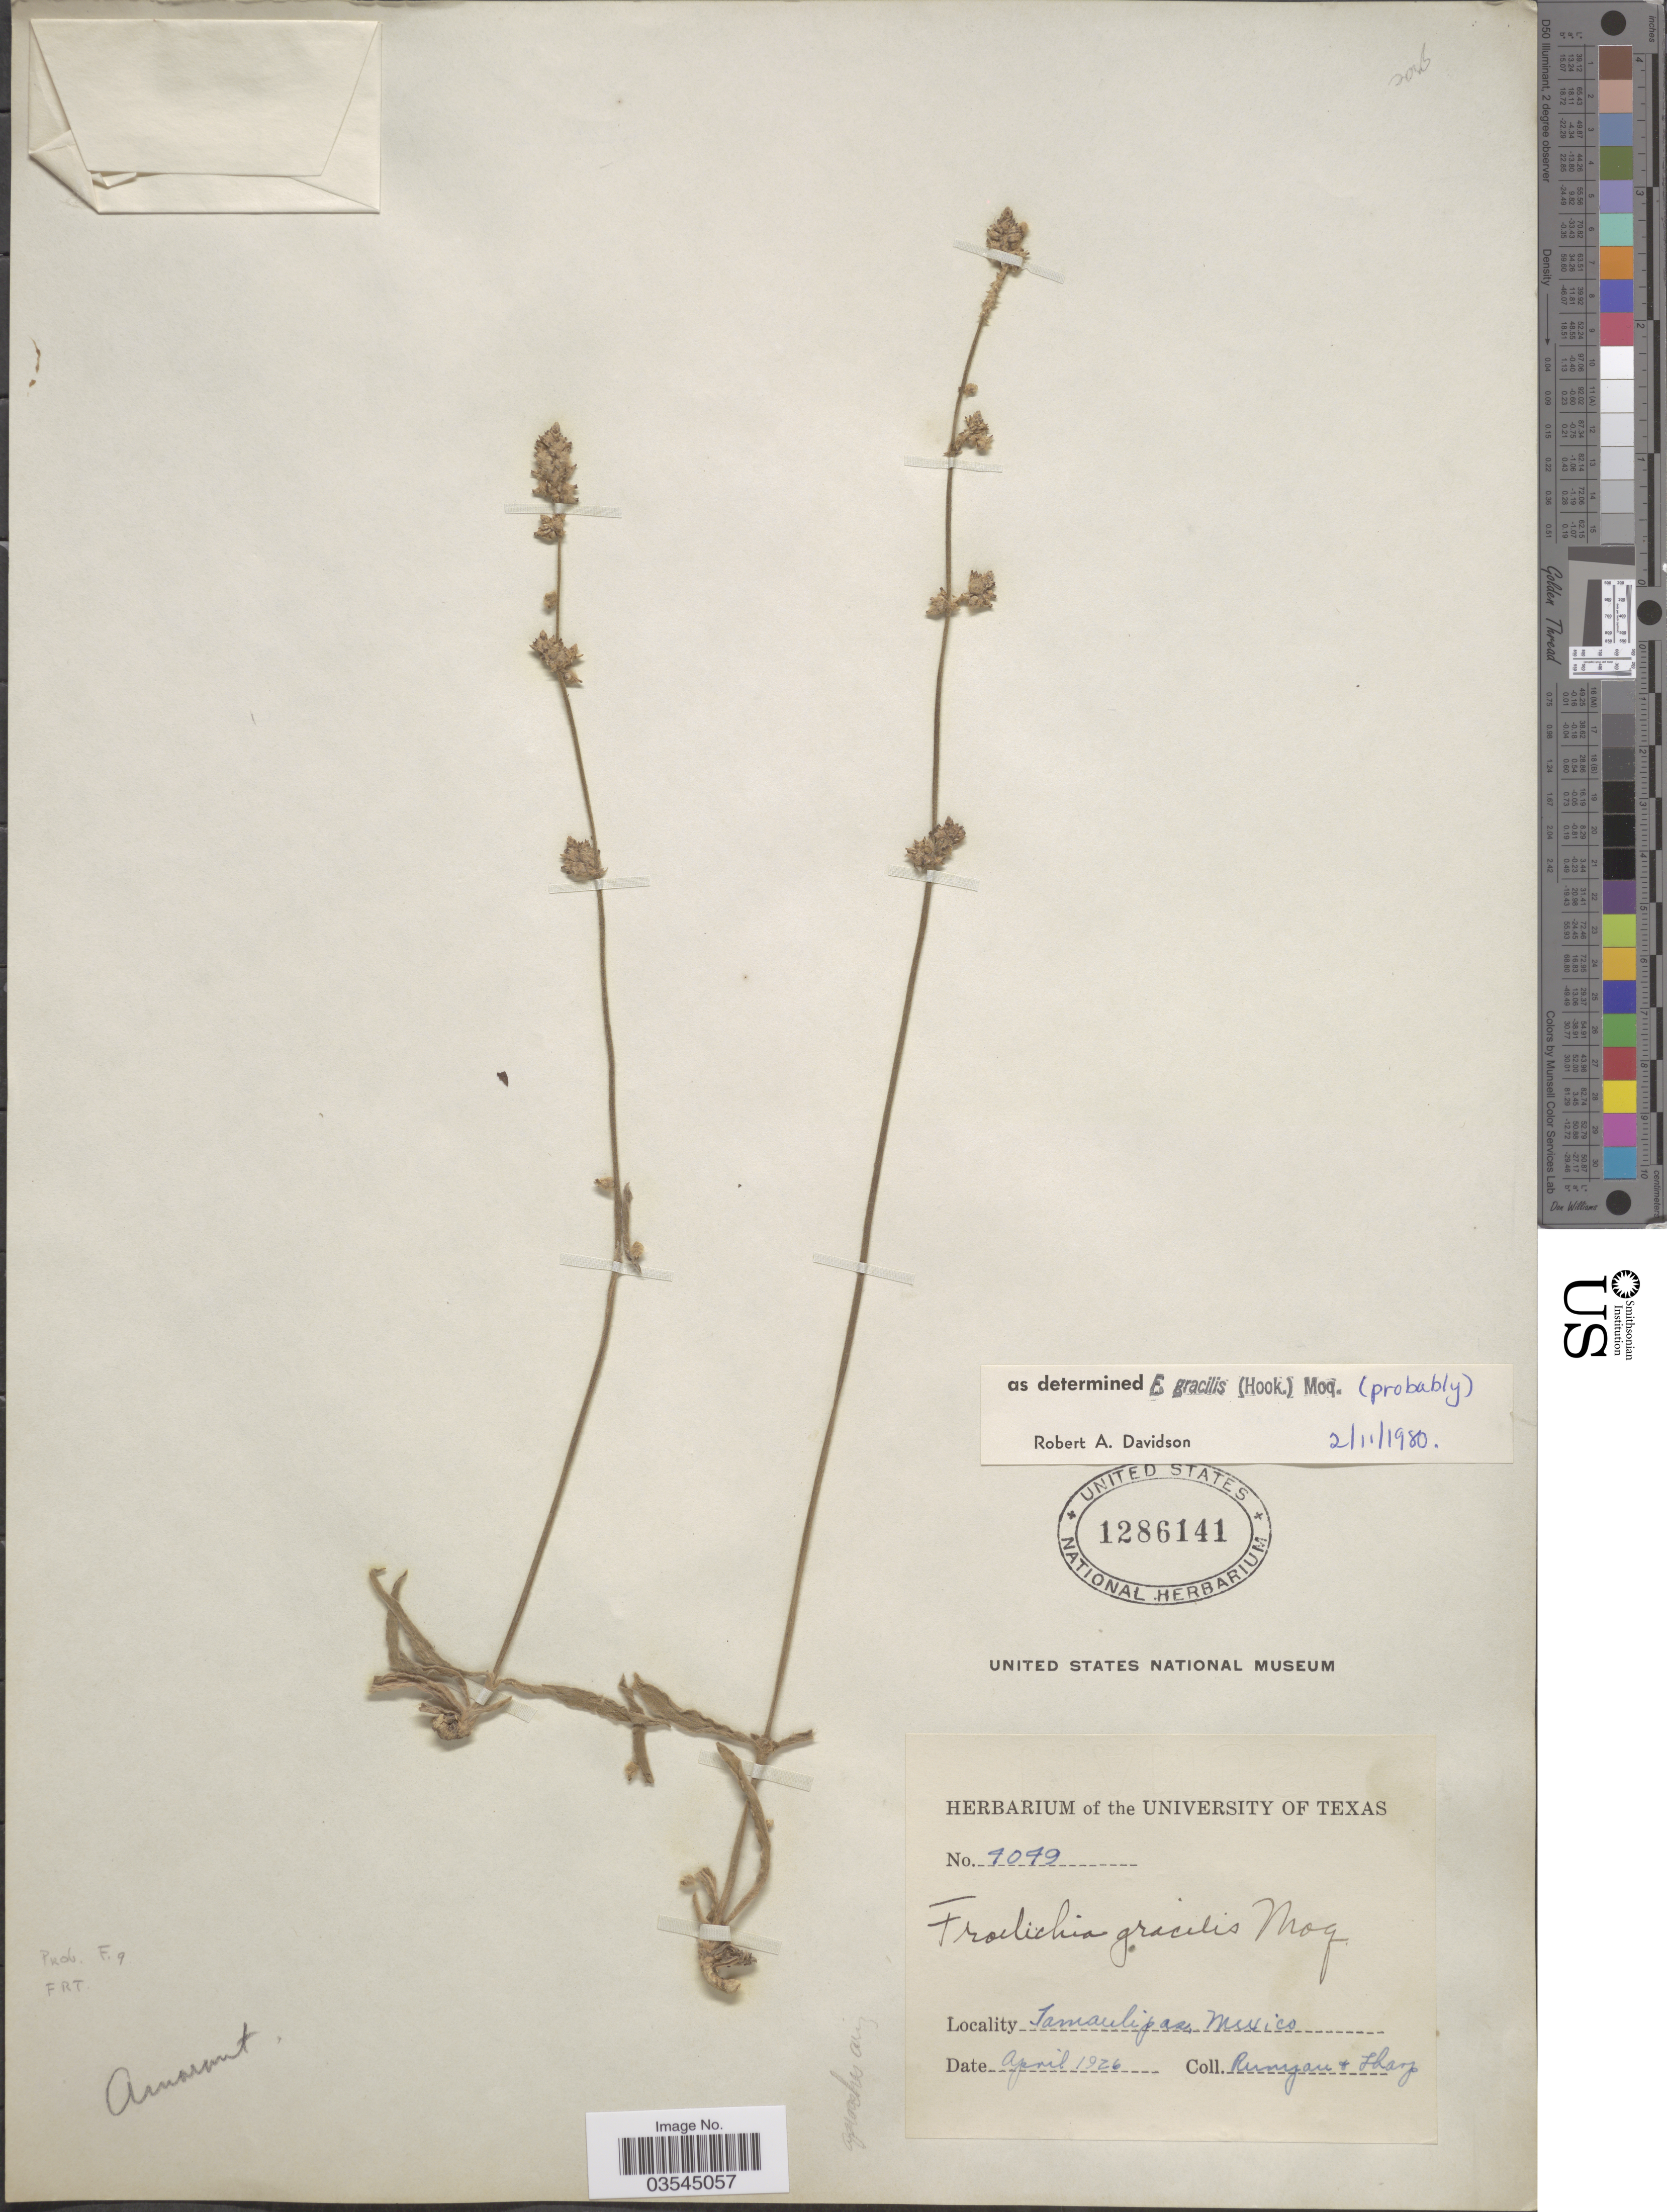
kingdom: Plantae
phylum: Tracheophyta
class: Magnoliopsida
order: Caryophyllales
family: Amaranthaceae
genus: Froelichia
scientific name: Froelichia gracilis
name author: (Hook.) Moq.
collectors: -. Runyon & Tharp, --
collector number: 4049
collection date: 1926-04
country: Mexico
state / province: Tamaulipas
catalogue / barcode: US 1286141